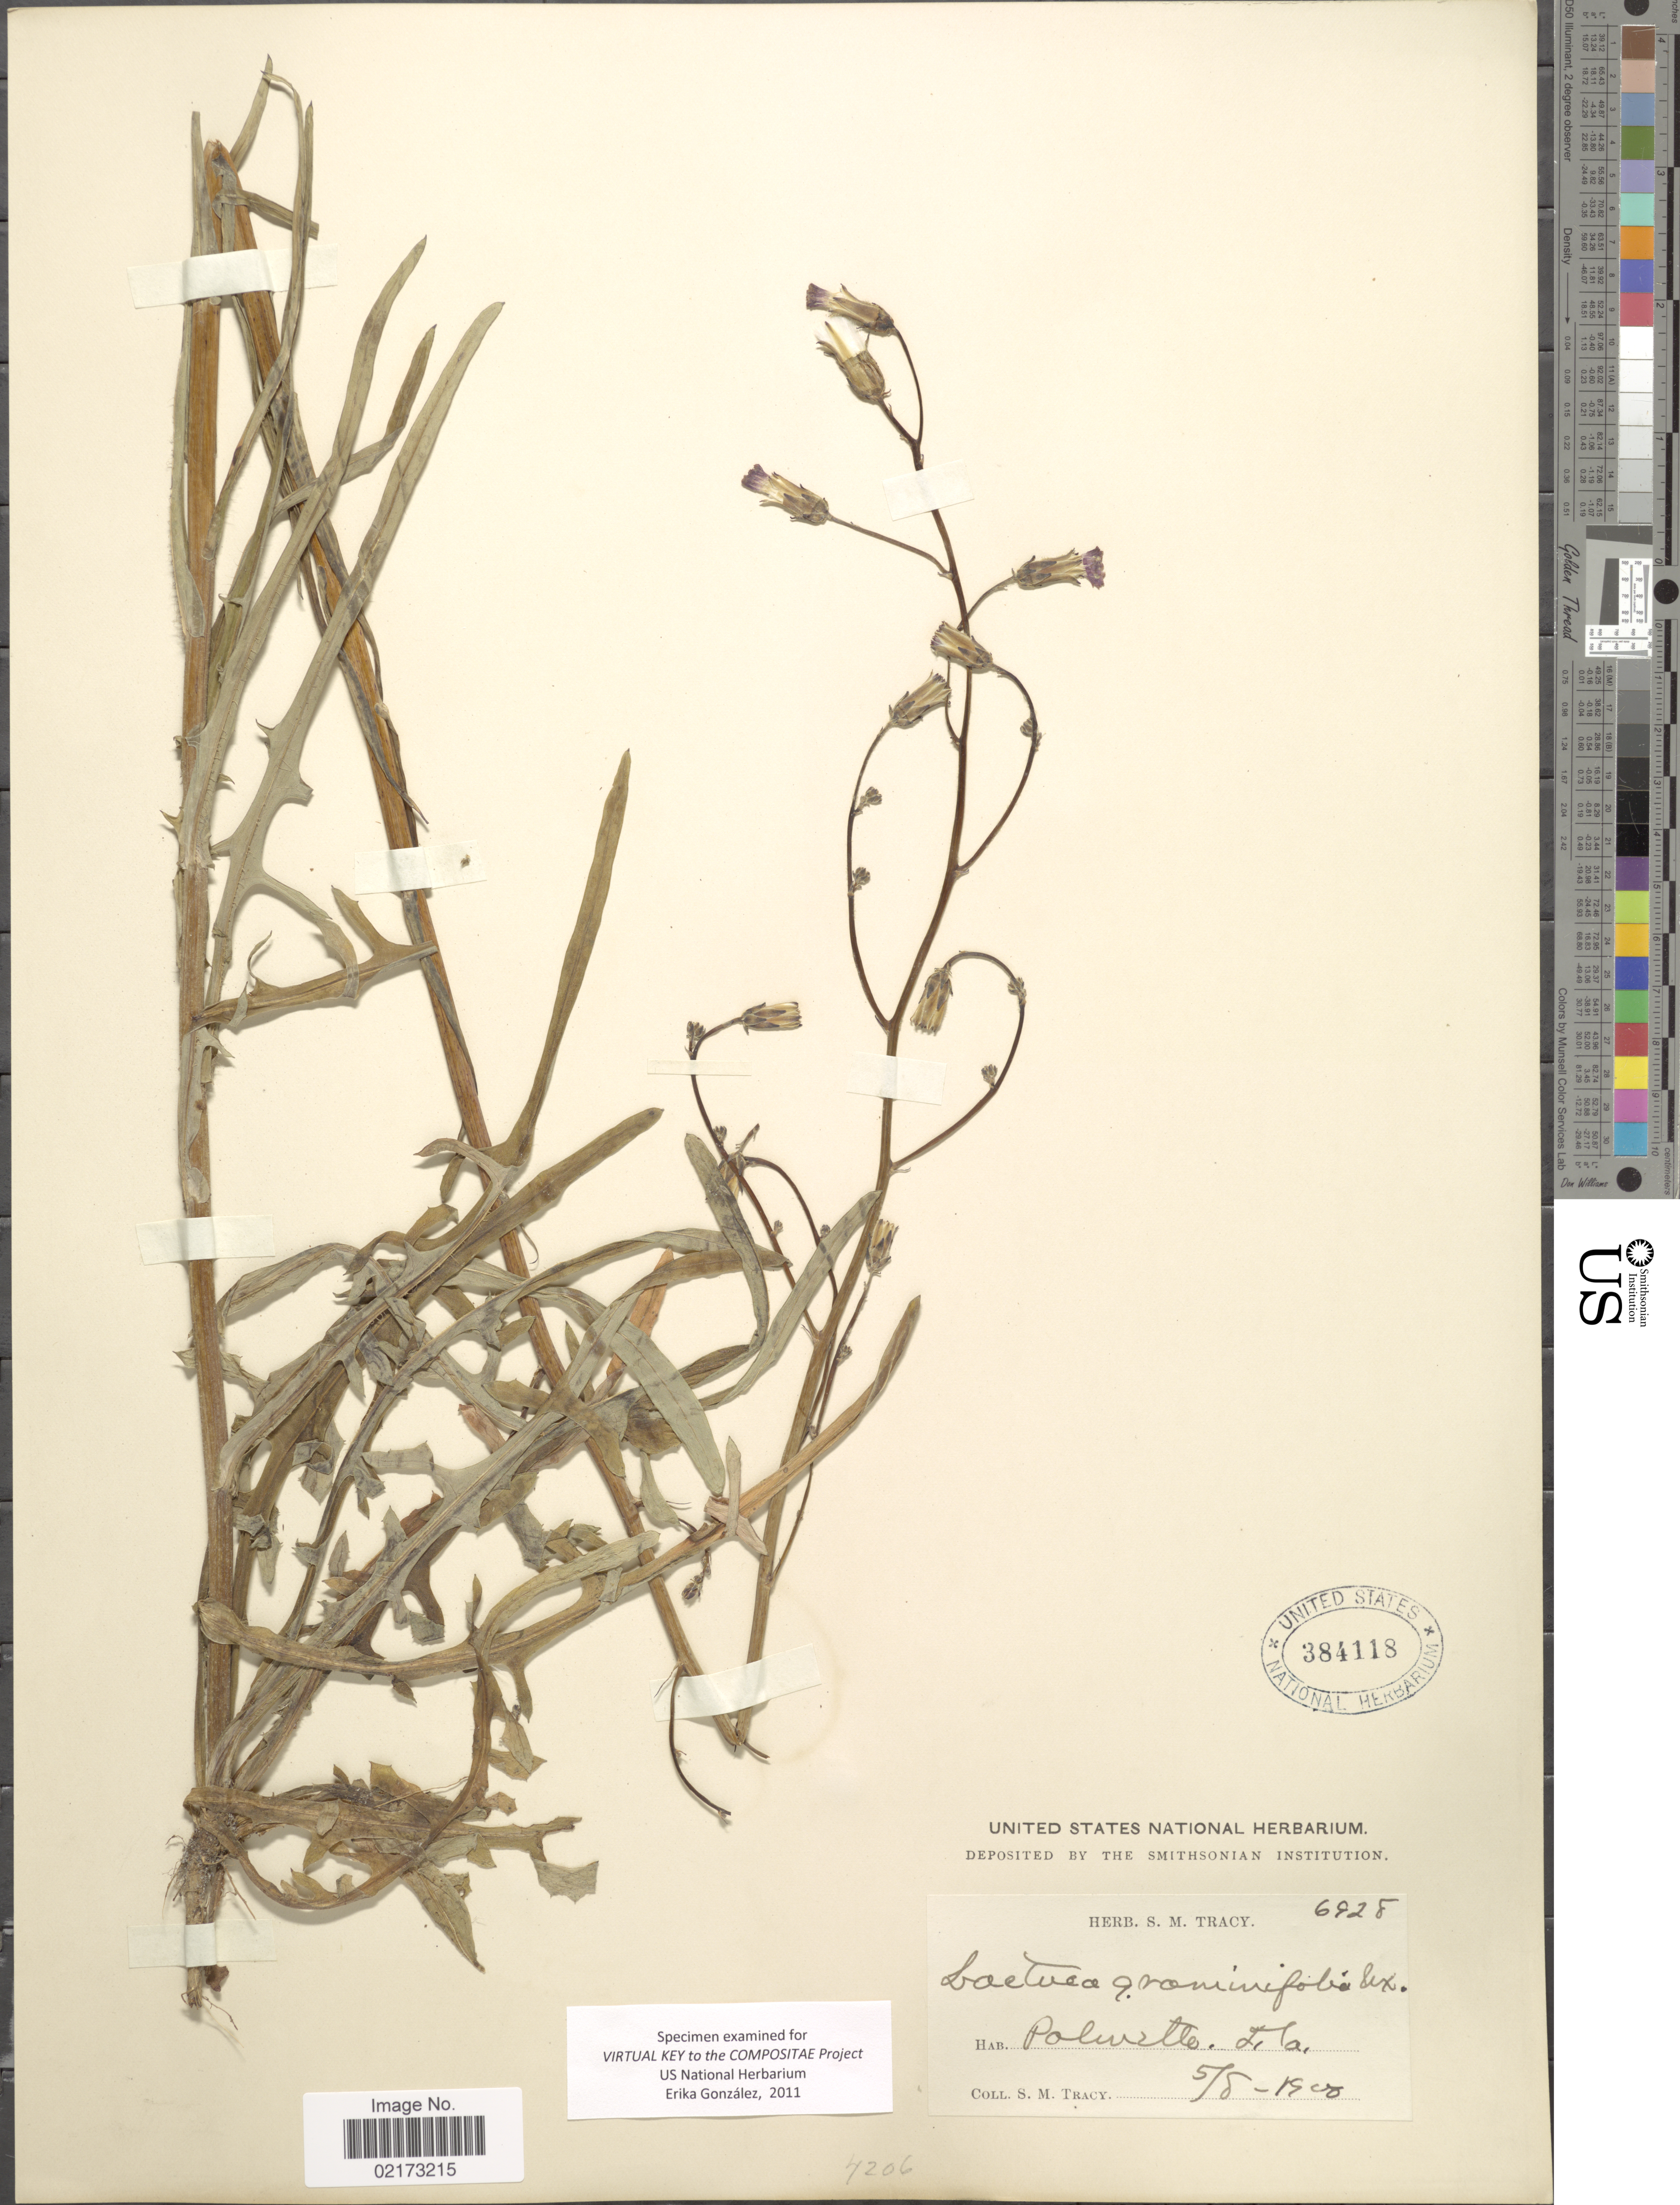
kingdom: Plantae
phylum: Tracheophyta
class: Magnoliopsida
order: Asterales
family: Asteraceae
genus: Lactuca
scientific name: Lactuca graminifolia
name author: Michx.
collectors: S. M. Tracy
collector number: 6928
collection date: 1900-05-08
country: United States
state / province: Florida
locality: Palmetto, Fla.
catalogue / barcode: US 384118